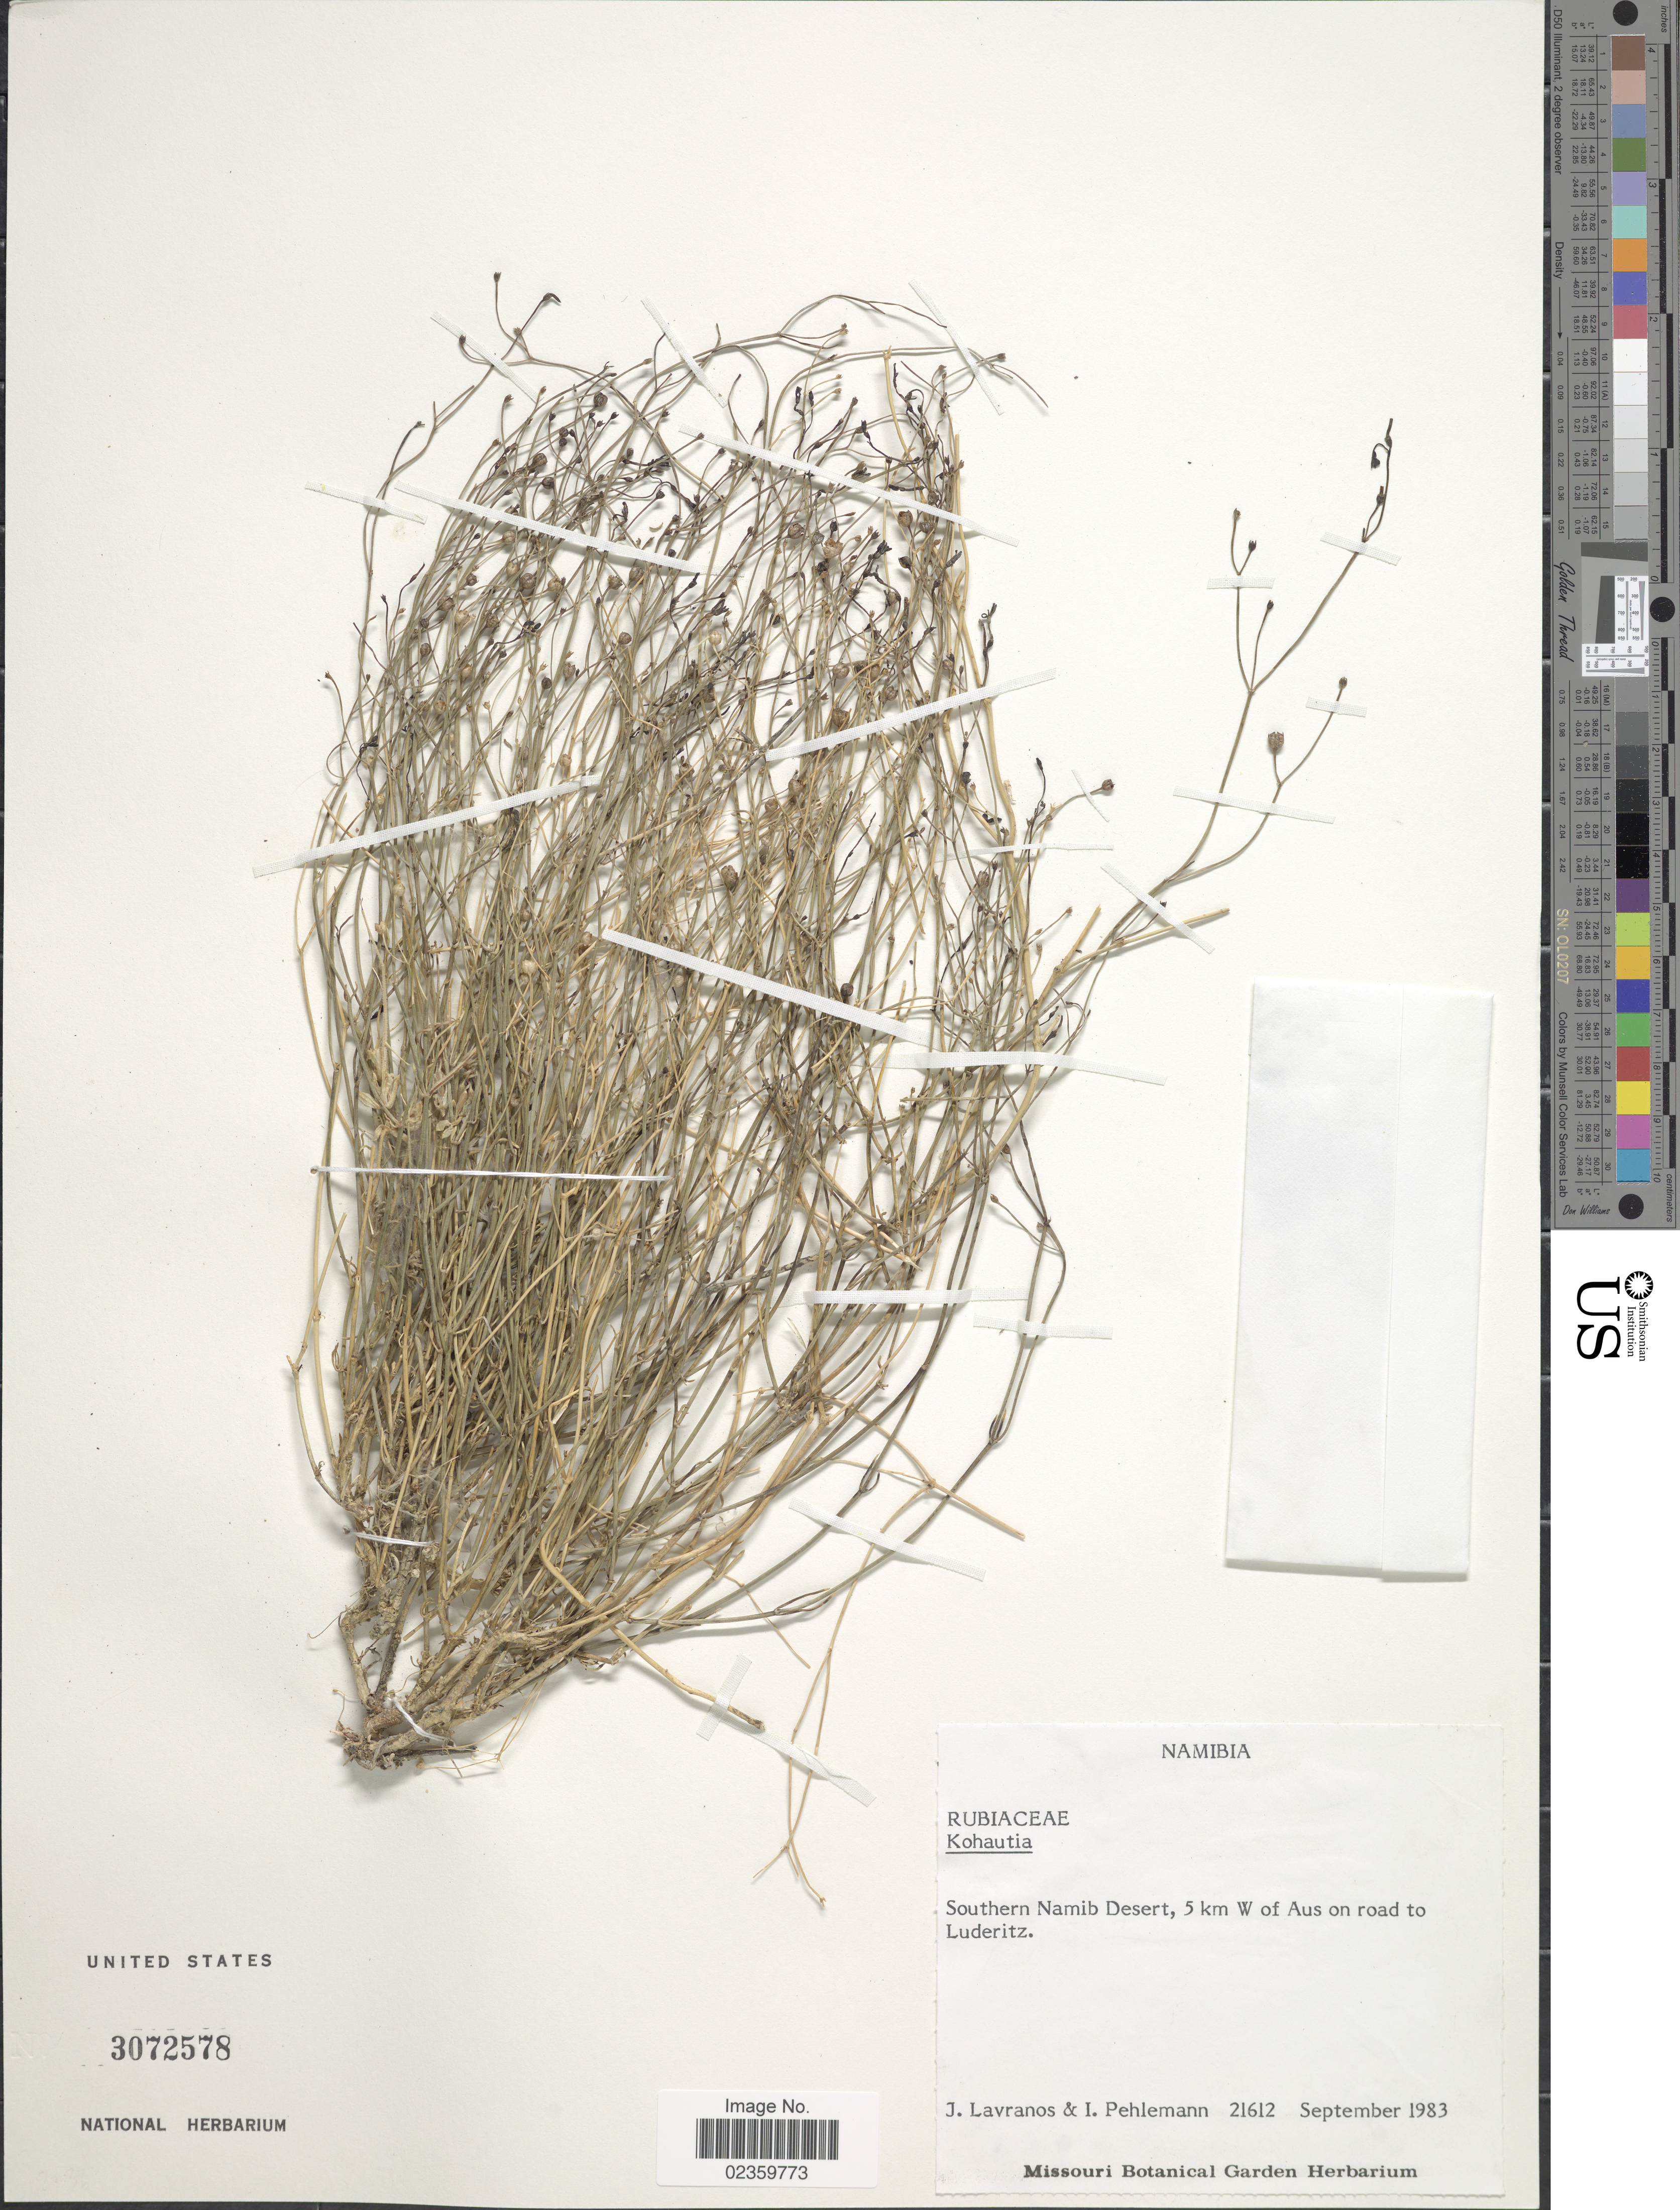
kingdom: Plantae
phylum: Tracheophyta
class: Magnoliopsida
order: Gentianales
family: Rubiaceae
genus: Kohautia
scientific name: Kohautia sp.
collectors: J. Lavranos & I. Pehlemann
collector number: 21612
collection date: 1983-09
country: Namibia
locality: Southern Namib Desert, 5 km W of Aus on road to Luderitz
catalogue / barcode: US 3072578